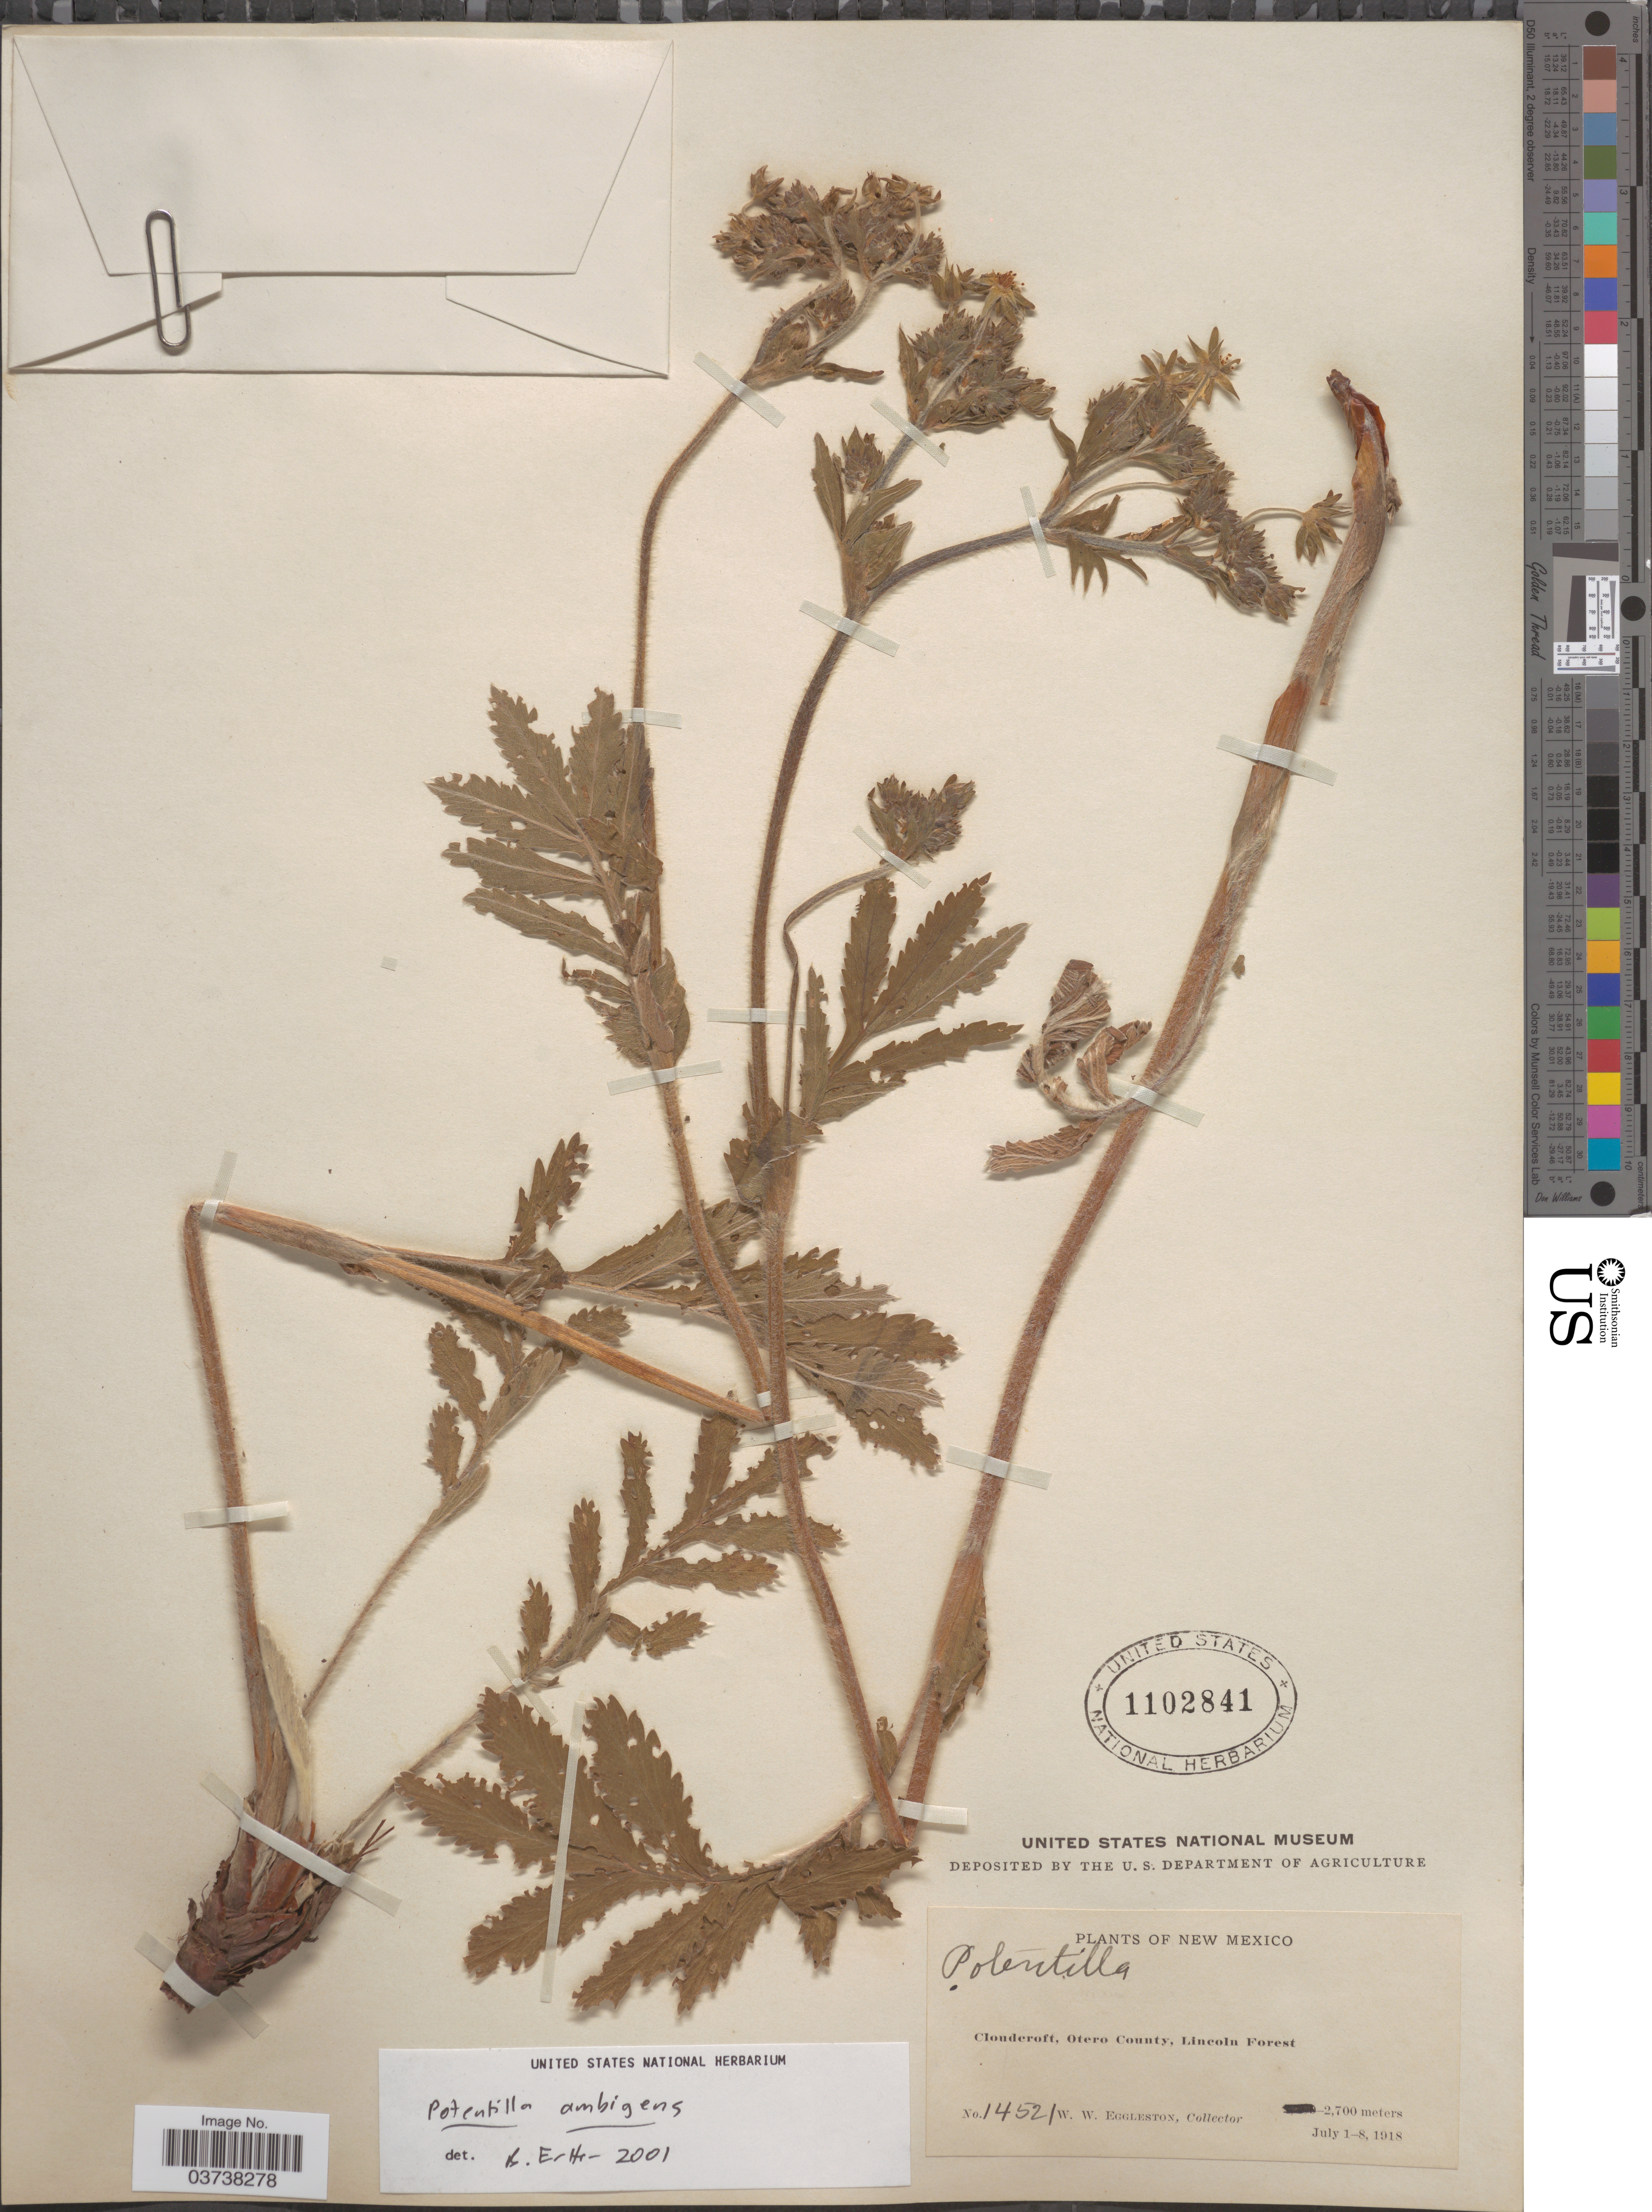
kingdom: Plantae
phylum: Tracheophyta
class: Magnoliopsida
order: Rosales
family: Rosaceae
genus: Potentilla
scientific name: Potentilla ambigens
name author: Greene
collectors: W. W. Eggleston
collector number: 14521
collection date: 1918-07-01/1918-07-08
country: United States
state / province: New Mexico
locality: Cloudcroft, Otero County, Lincoln Forest.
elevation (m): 2700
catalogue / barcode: US 1102841